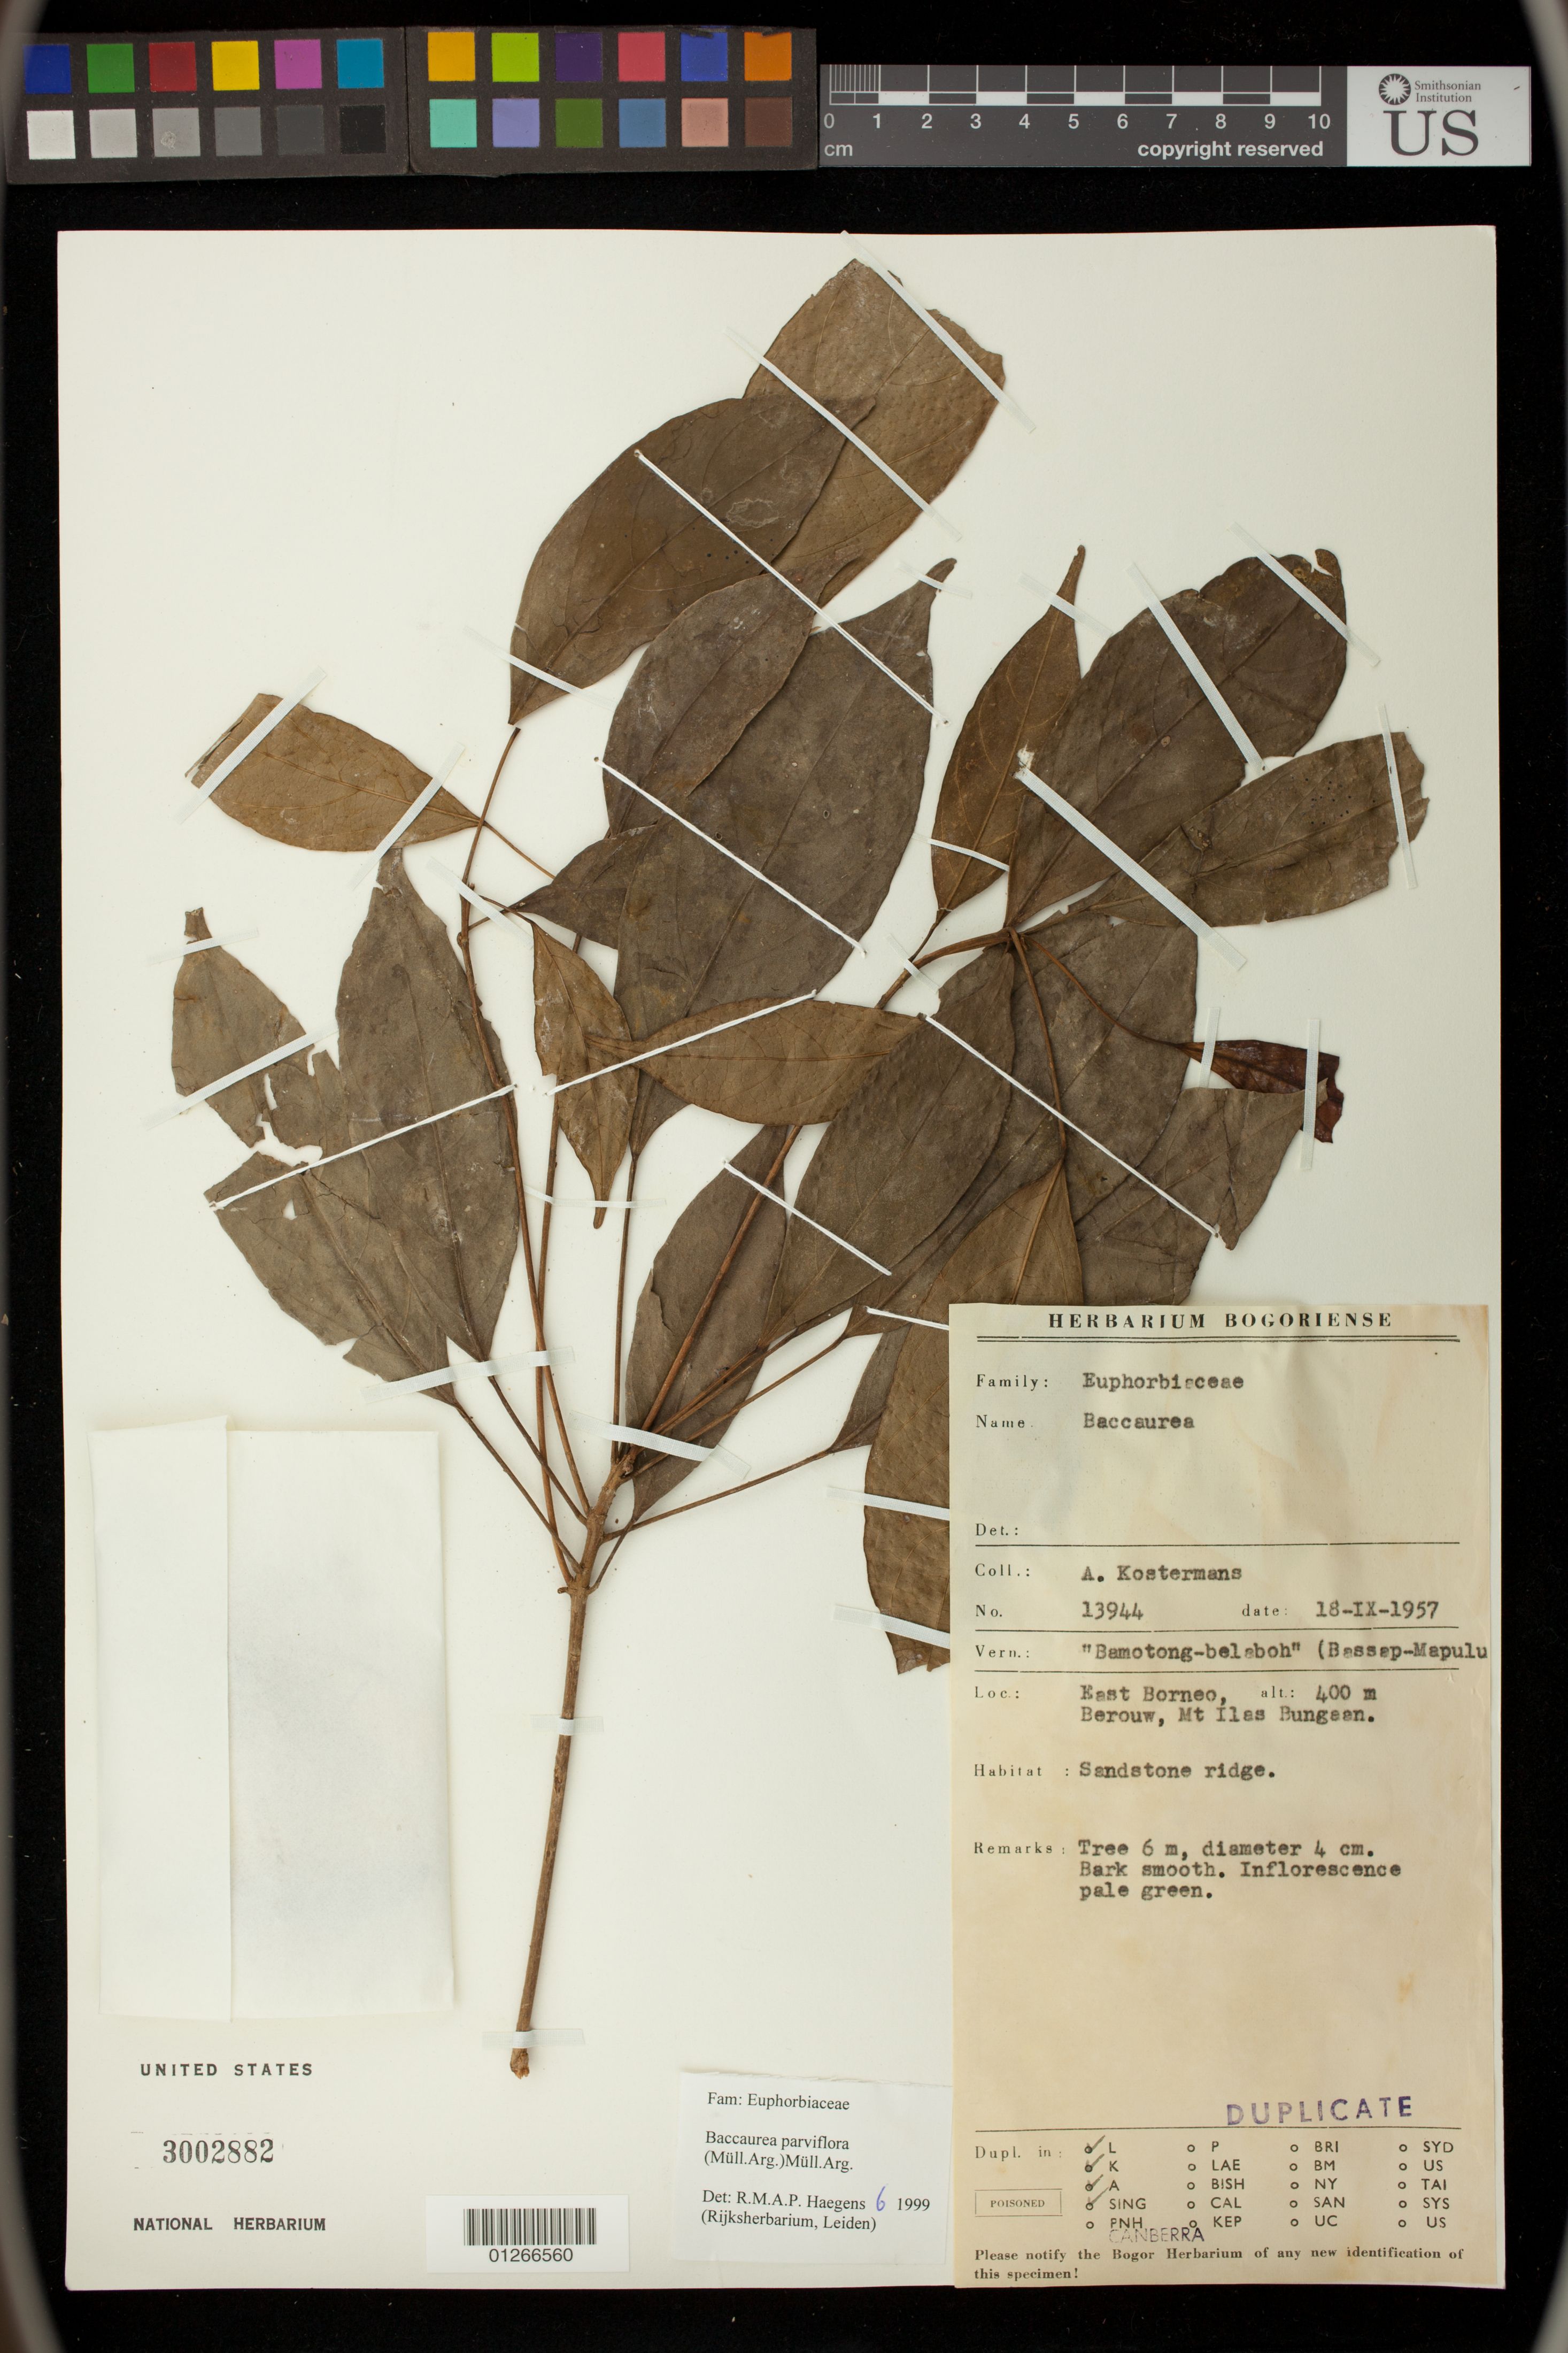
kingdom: Plantae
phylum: Tracheophyta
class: Magnoliopsida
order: Malpighiales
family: Phyllanthaceae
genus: Baccaurea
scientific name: Baccaurea parviflora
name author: M. Arg.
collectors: A. J. G. Kostermans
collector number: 13944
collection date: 1957-09-18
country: Indonesia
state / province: Kalimantan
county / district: Kalimantan Timur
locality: East Borneo, Berouw [Berau], Mt Ilas Bungaan.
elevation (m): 400